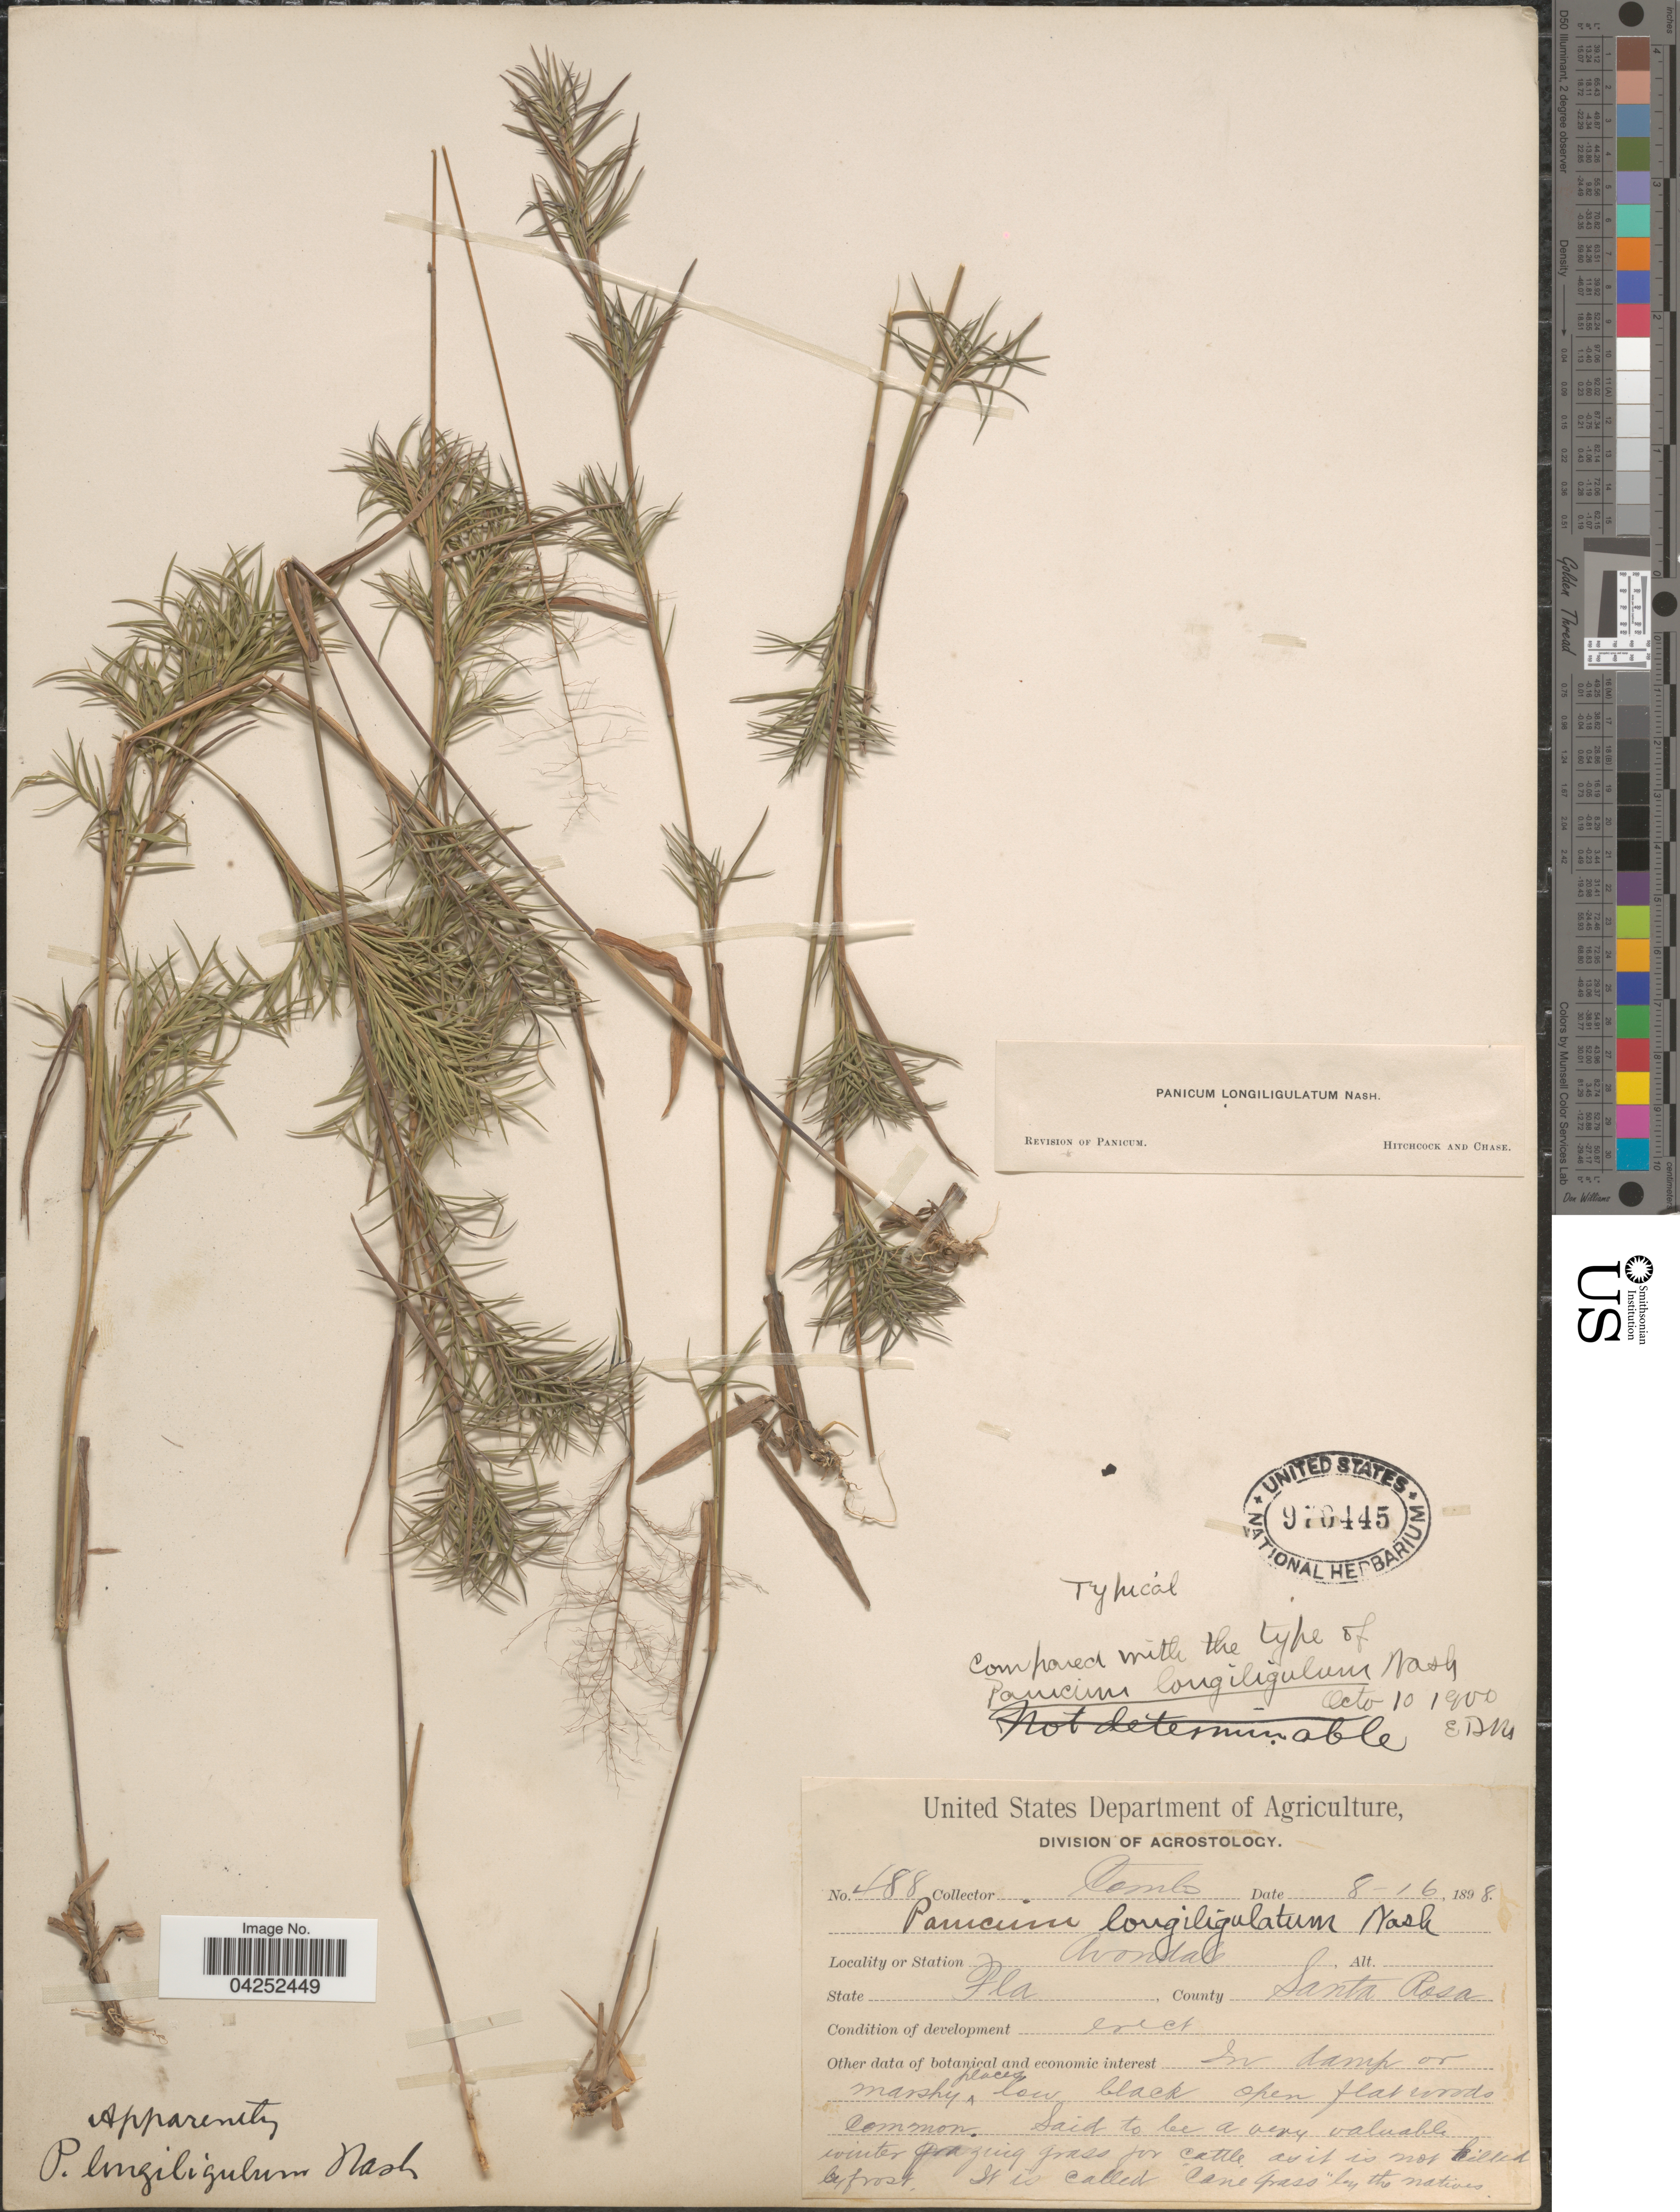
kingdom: Plantae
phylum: Tracheophyta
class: Liliopsida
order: Poales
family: Poaceae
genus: Dichanthelium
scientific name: Dichanthelium bicknellii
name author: (Nash) LeBlond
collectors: -. Combs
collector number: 488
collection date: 1898-08-16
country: United States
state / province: Florida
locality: Avondale. County Santa Rosa.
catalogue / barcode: US 970445